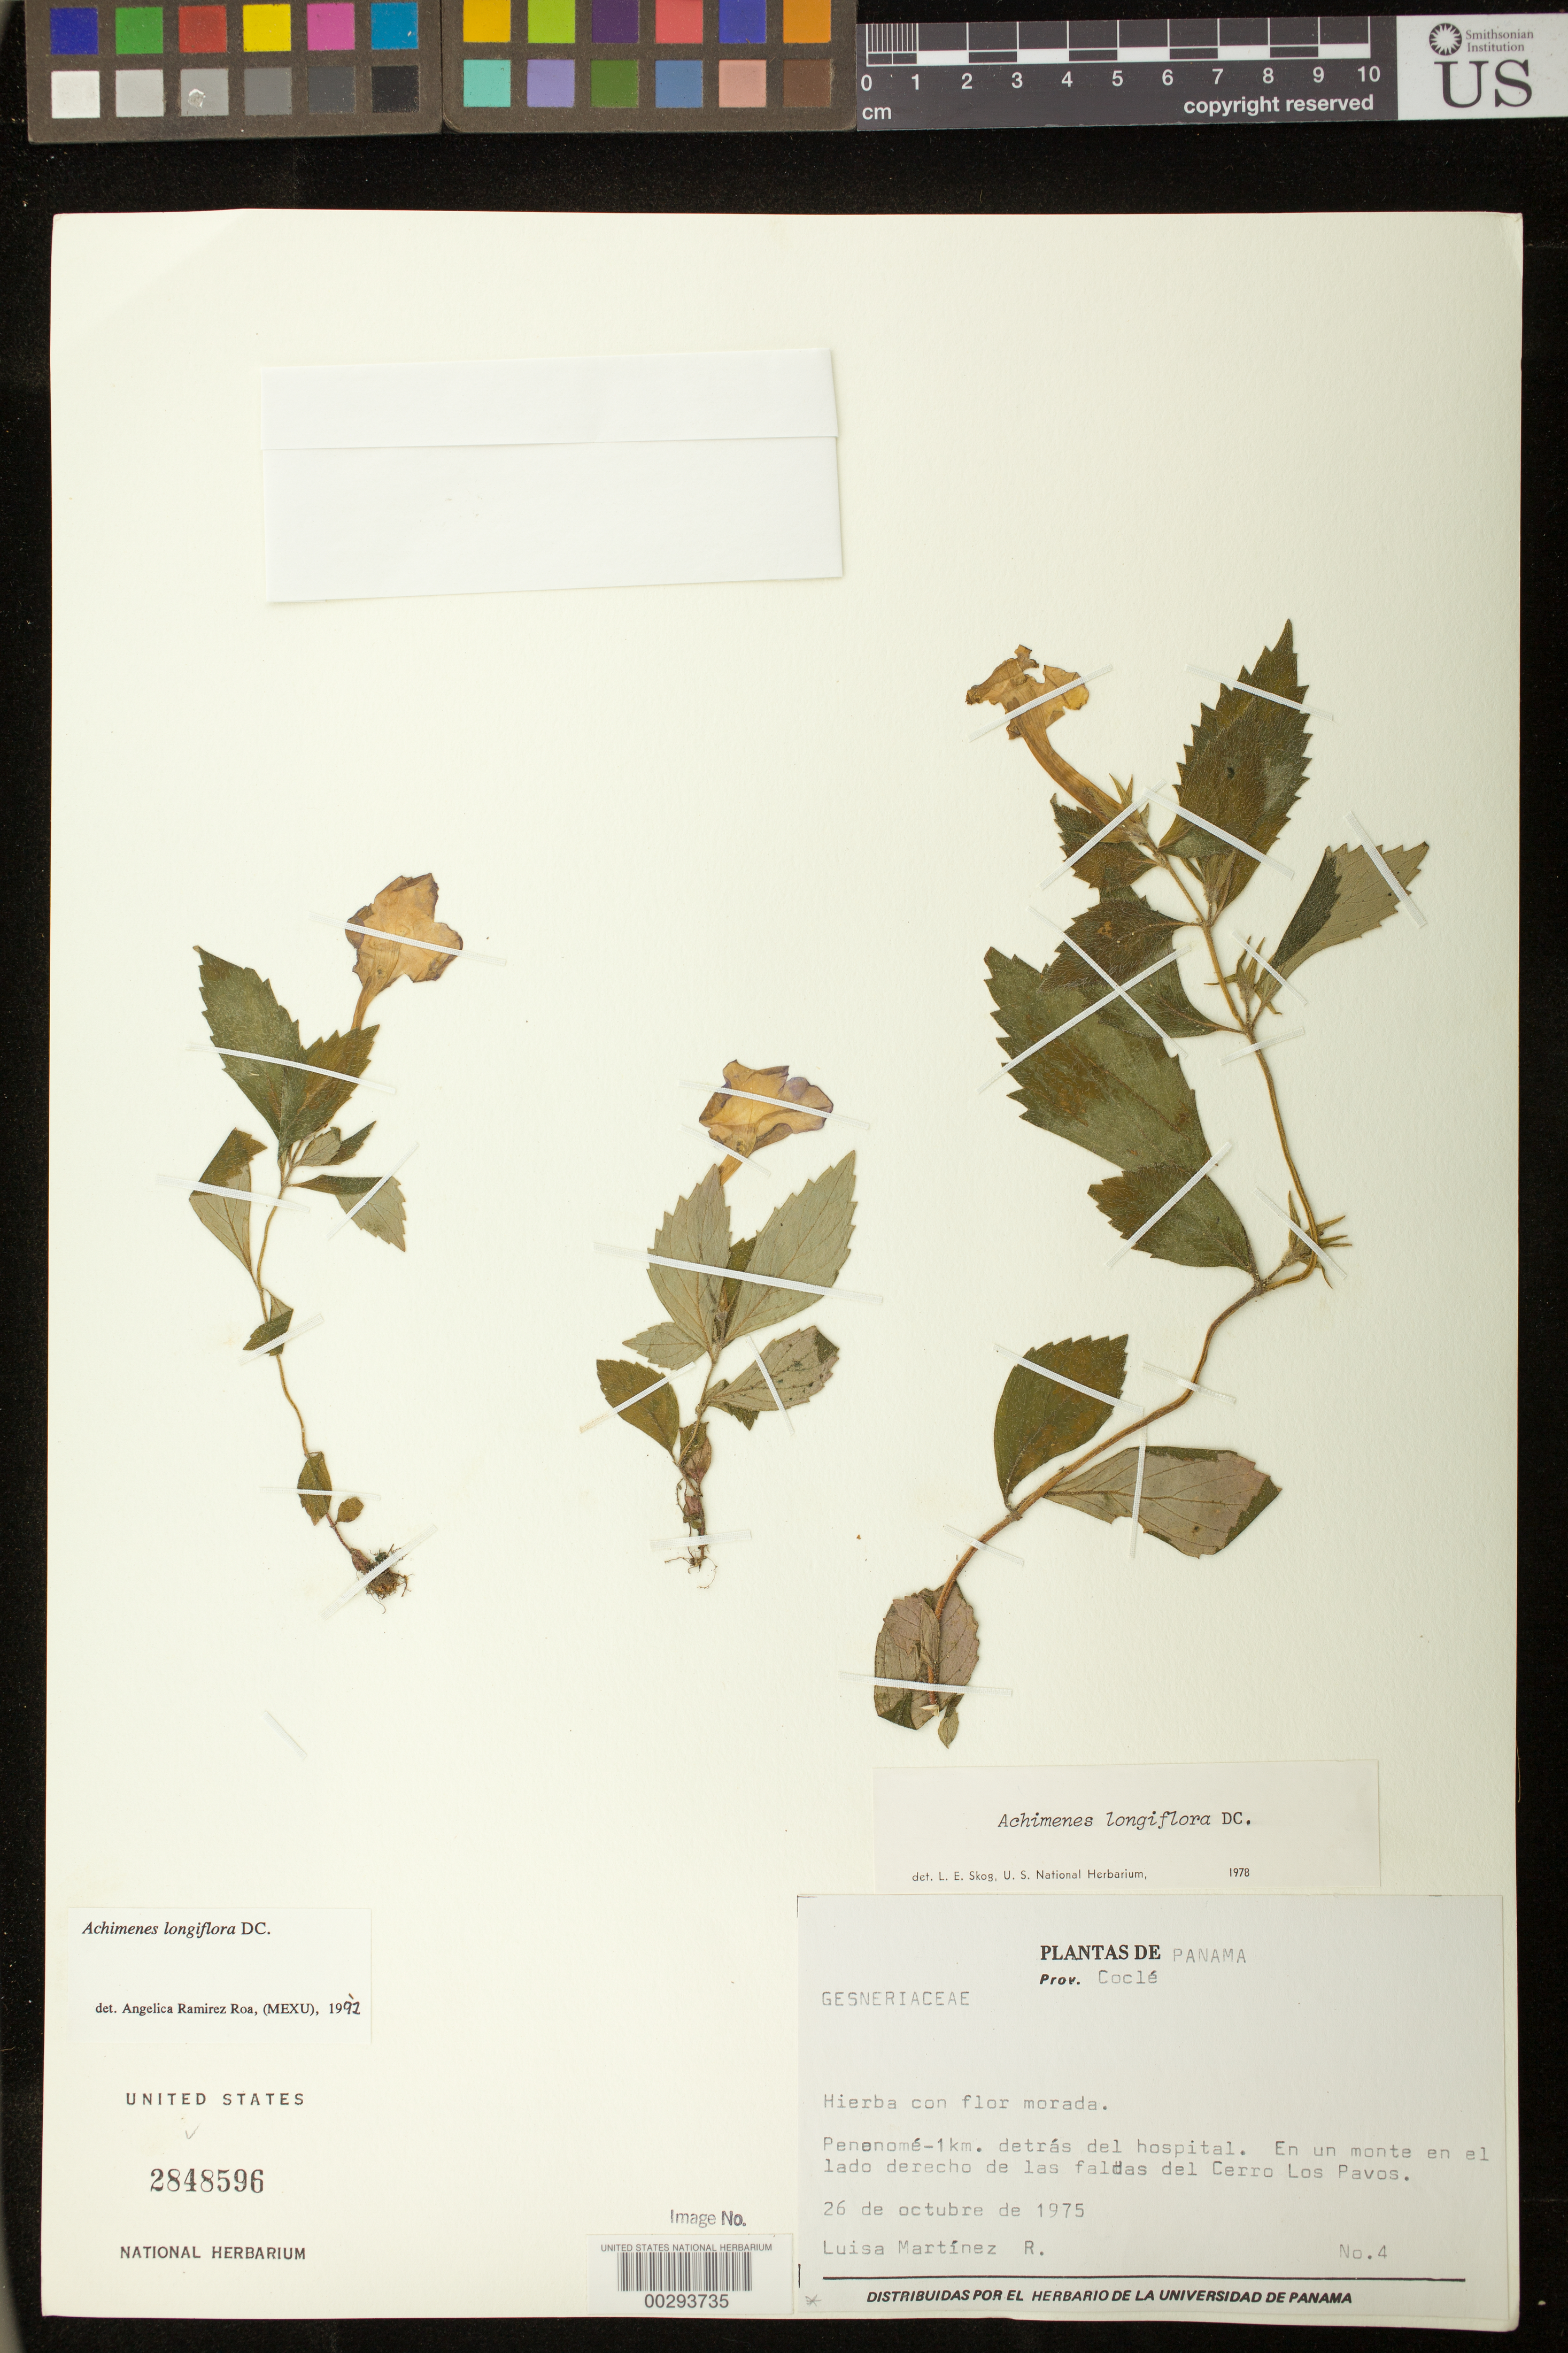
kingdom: Plantae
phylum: Tracheophyta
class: Magnoliopsida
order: Lamiales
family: Gesneriaceae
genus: Achimenes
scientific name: Achimenes longiflora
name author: DC.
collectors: L. Martínez R.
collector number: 4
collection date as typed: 26 Oct 1975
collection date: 1975-10-26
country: Panama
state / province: Coclé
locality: Penenome-1 km behind hospital, ... Cerro los Pavos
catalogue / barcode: US 2848596